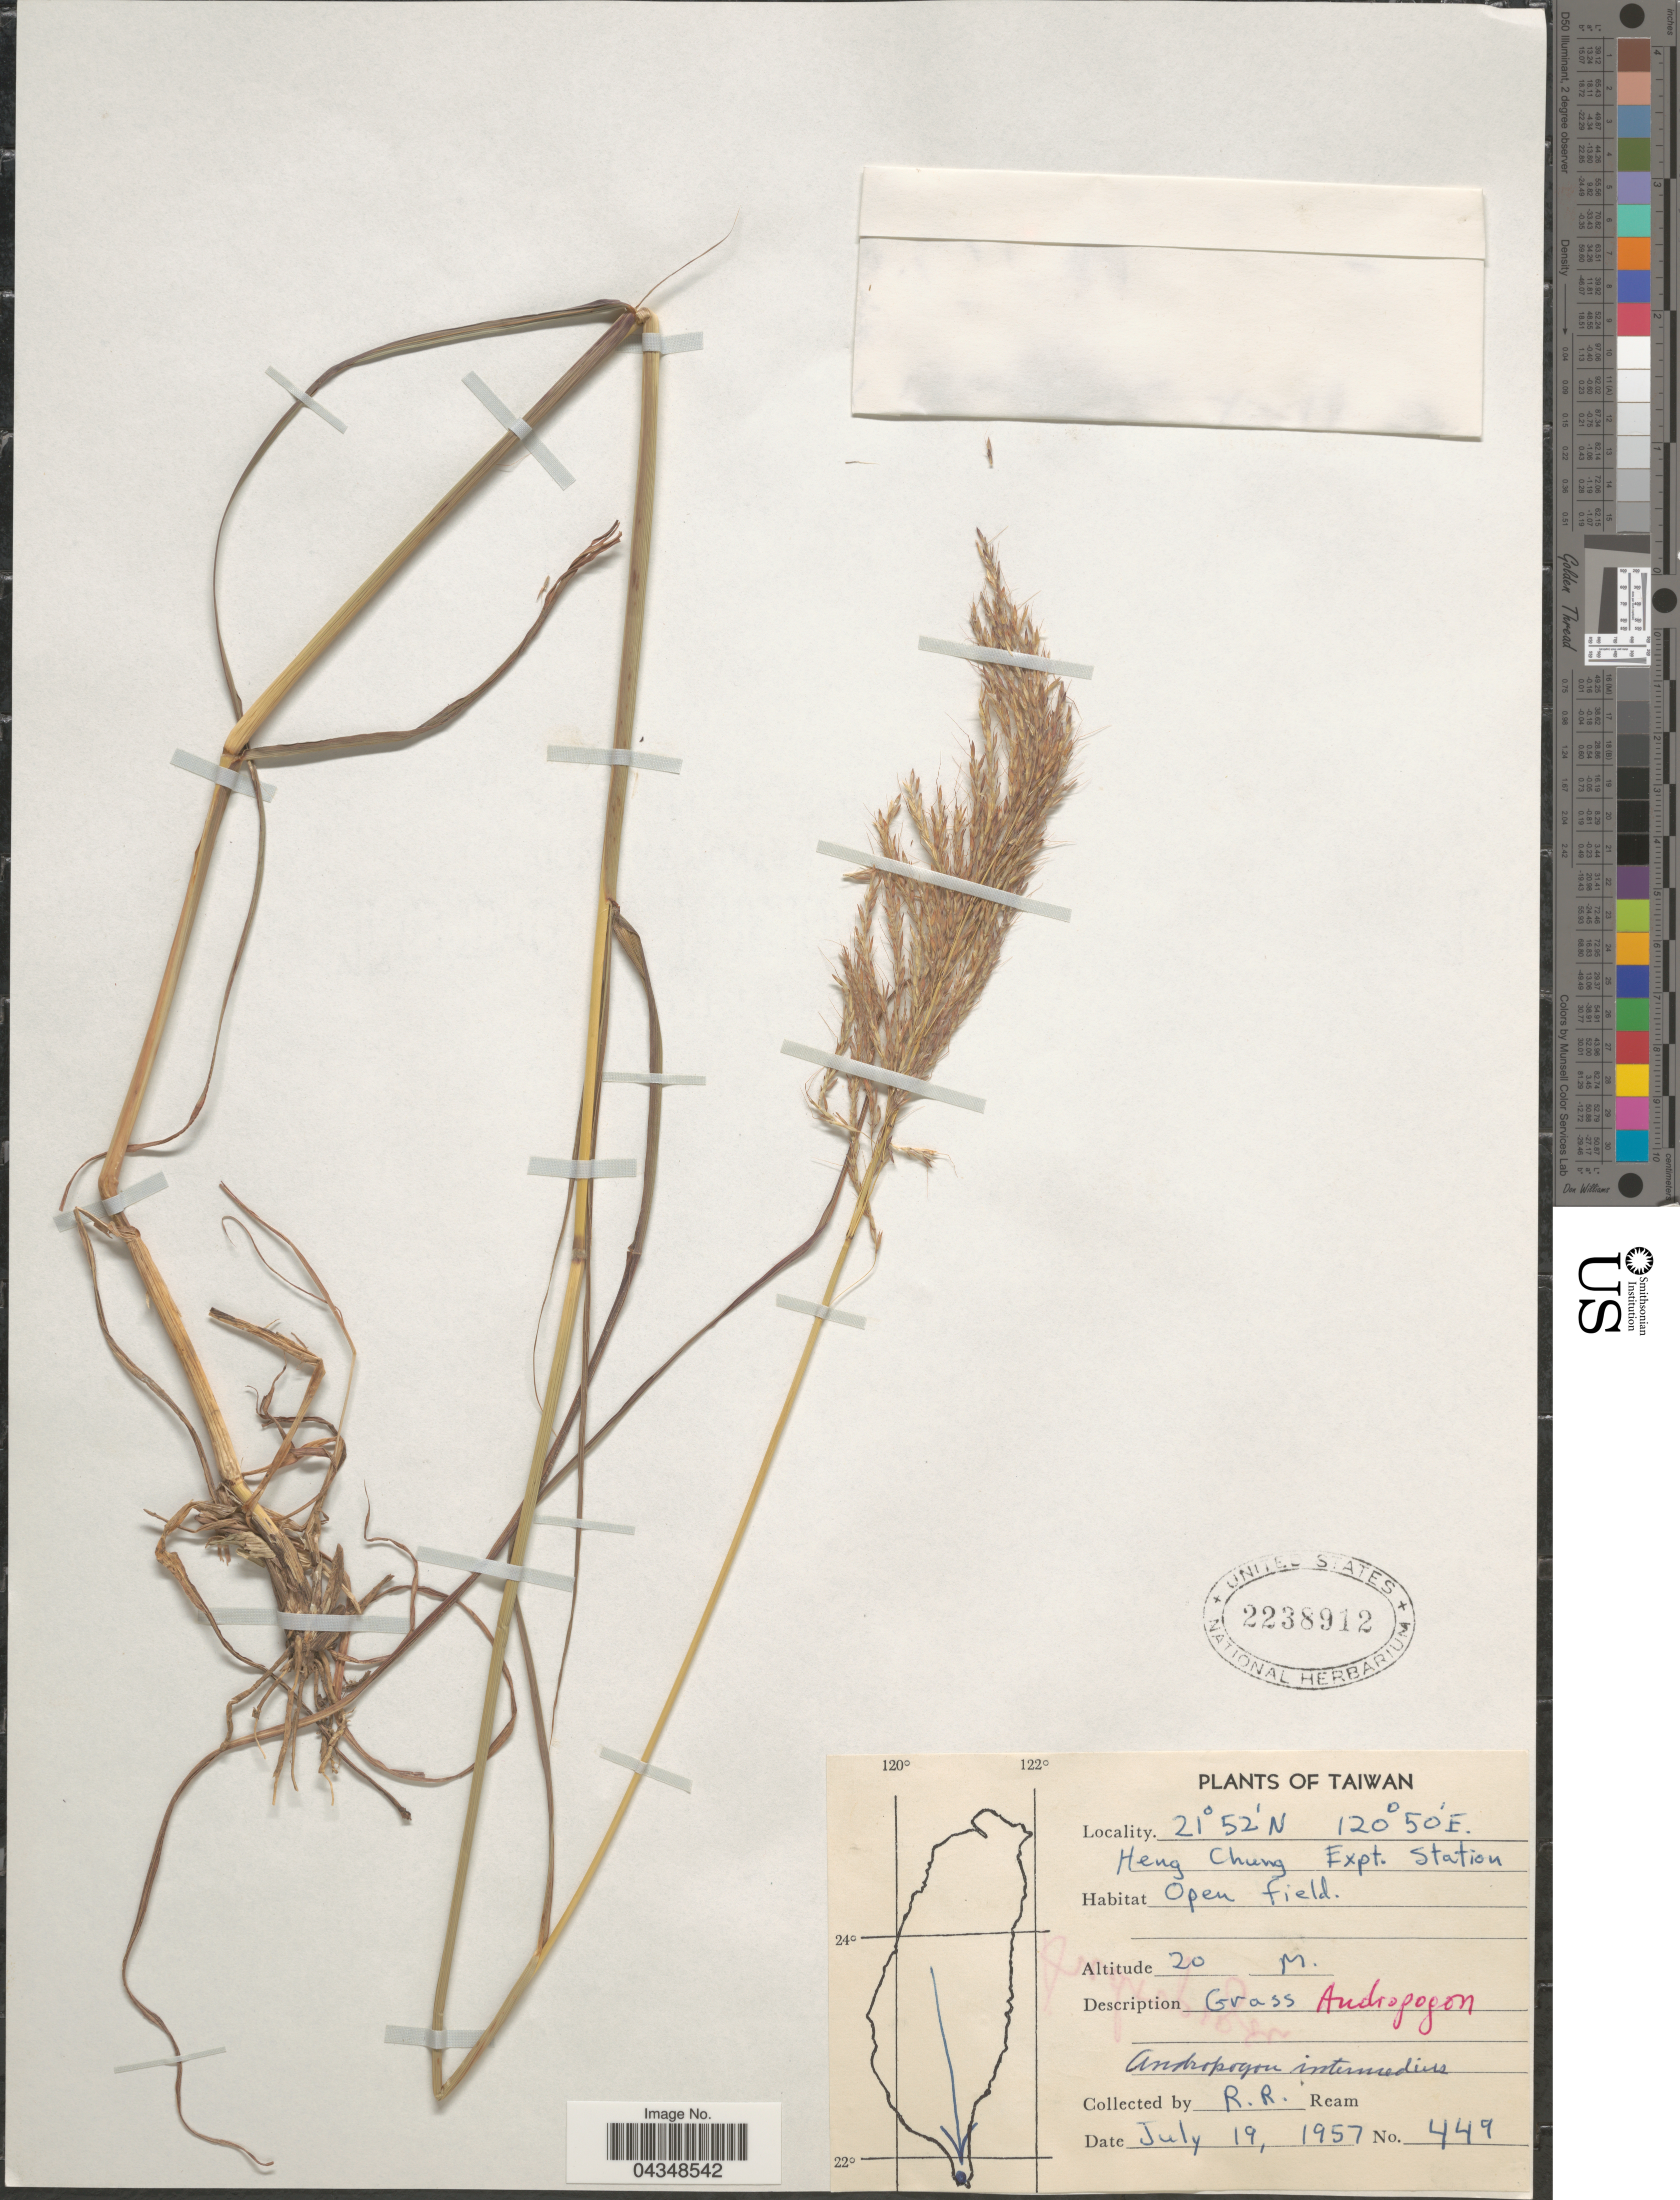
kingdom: Plantae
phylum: Tracheophyta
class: Liliopsida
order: Poales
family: Poaceae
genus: Bothriochloa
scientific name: Bothriochloa bladhii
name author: (Retz.) S.T. Blake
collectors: R. Ream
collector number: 449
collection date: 1957-07-19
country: Taiwan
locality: Heng Chung Expt. Station.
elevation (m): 20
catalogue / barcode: US 2238912